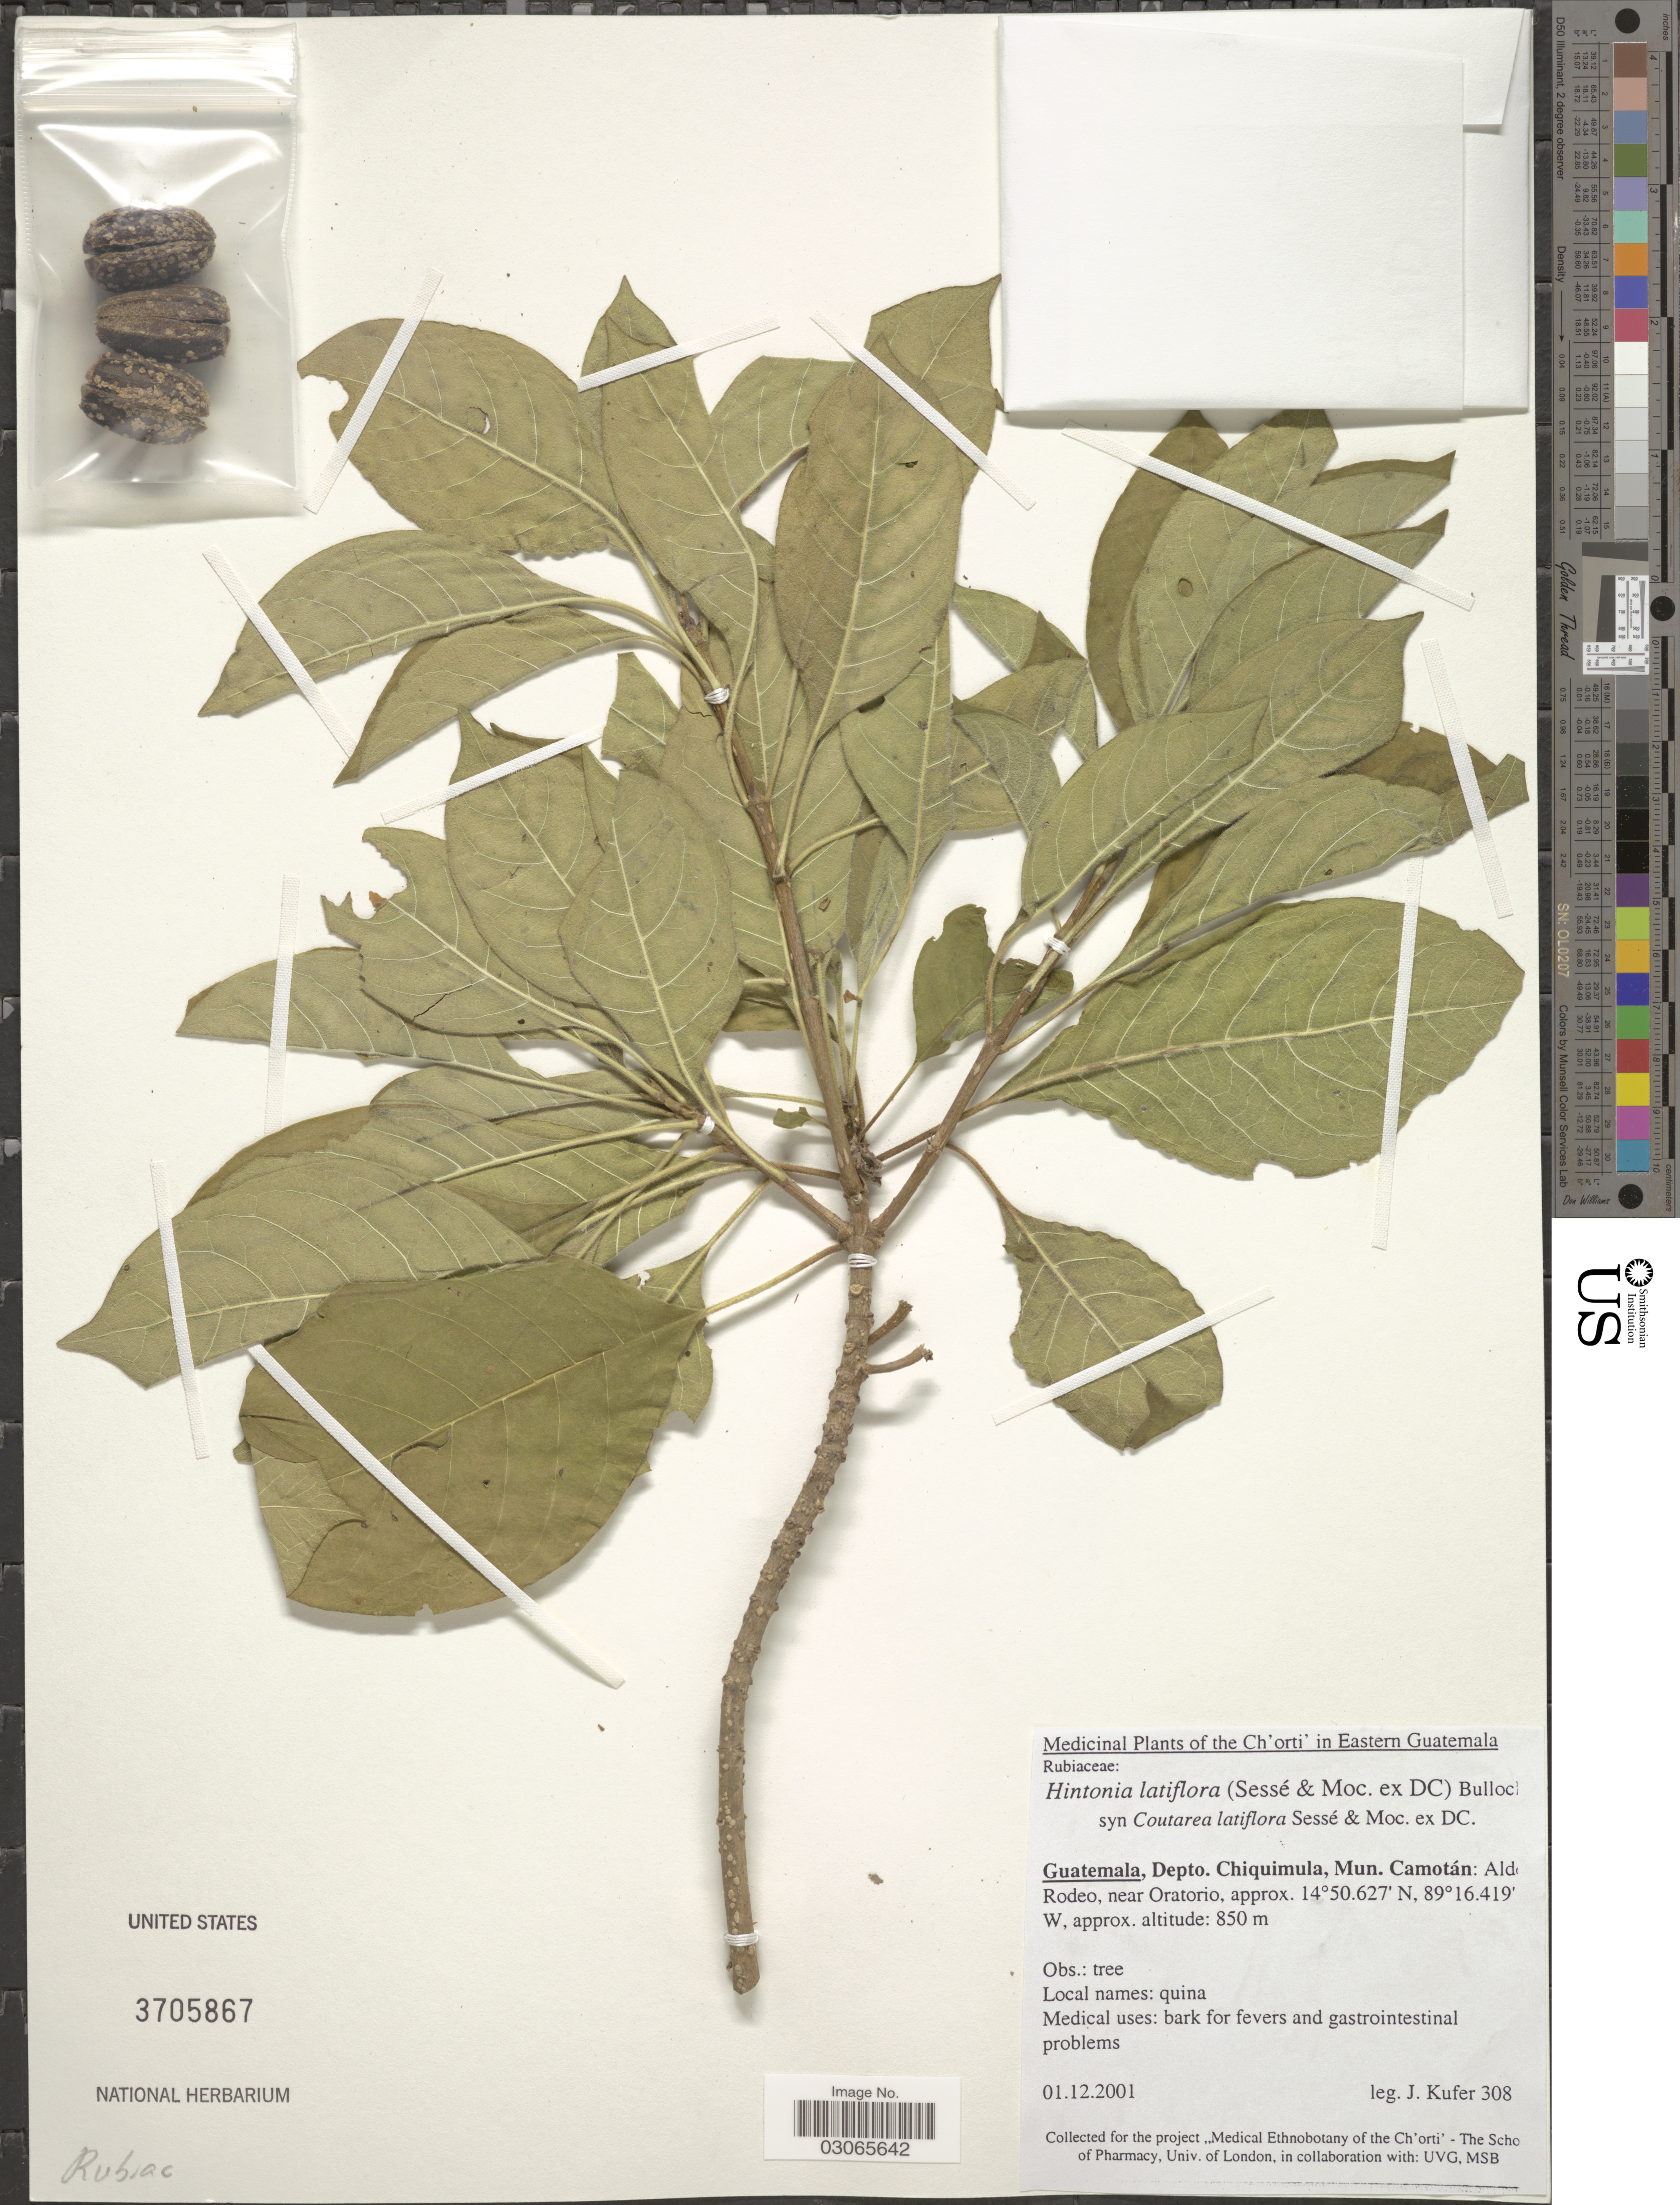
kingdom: Plantae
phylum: Tracheophyta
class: Magnoliopsida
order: Gentianales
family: Rubiaceae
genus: Hintonia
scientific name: Hintonia latiflora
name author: (Sessé & Moc. ex DC.) Bullock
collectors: J. Kufer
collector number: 308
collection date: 2001-12-01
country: Guatemala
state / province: Chiquimula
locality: Ch'orti' in Eastern Guatemala. Depto. Chiquimala, Mun. Camotán: Aldea Rodeo, near Oratorio.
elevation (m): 850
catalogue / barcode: US 3705867